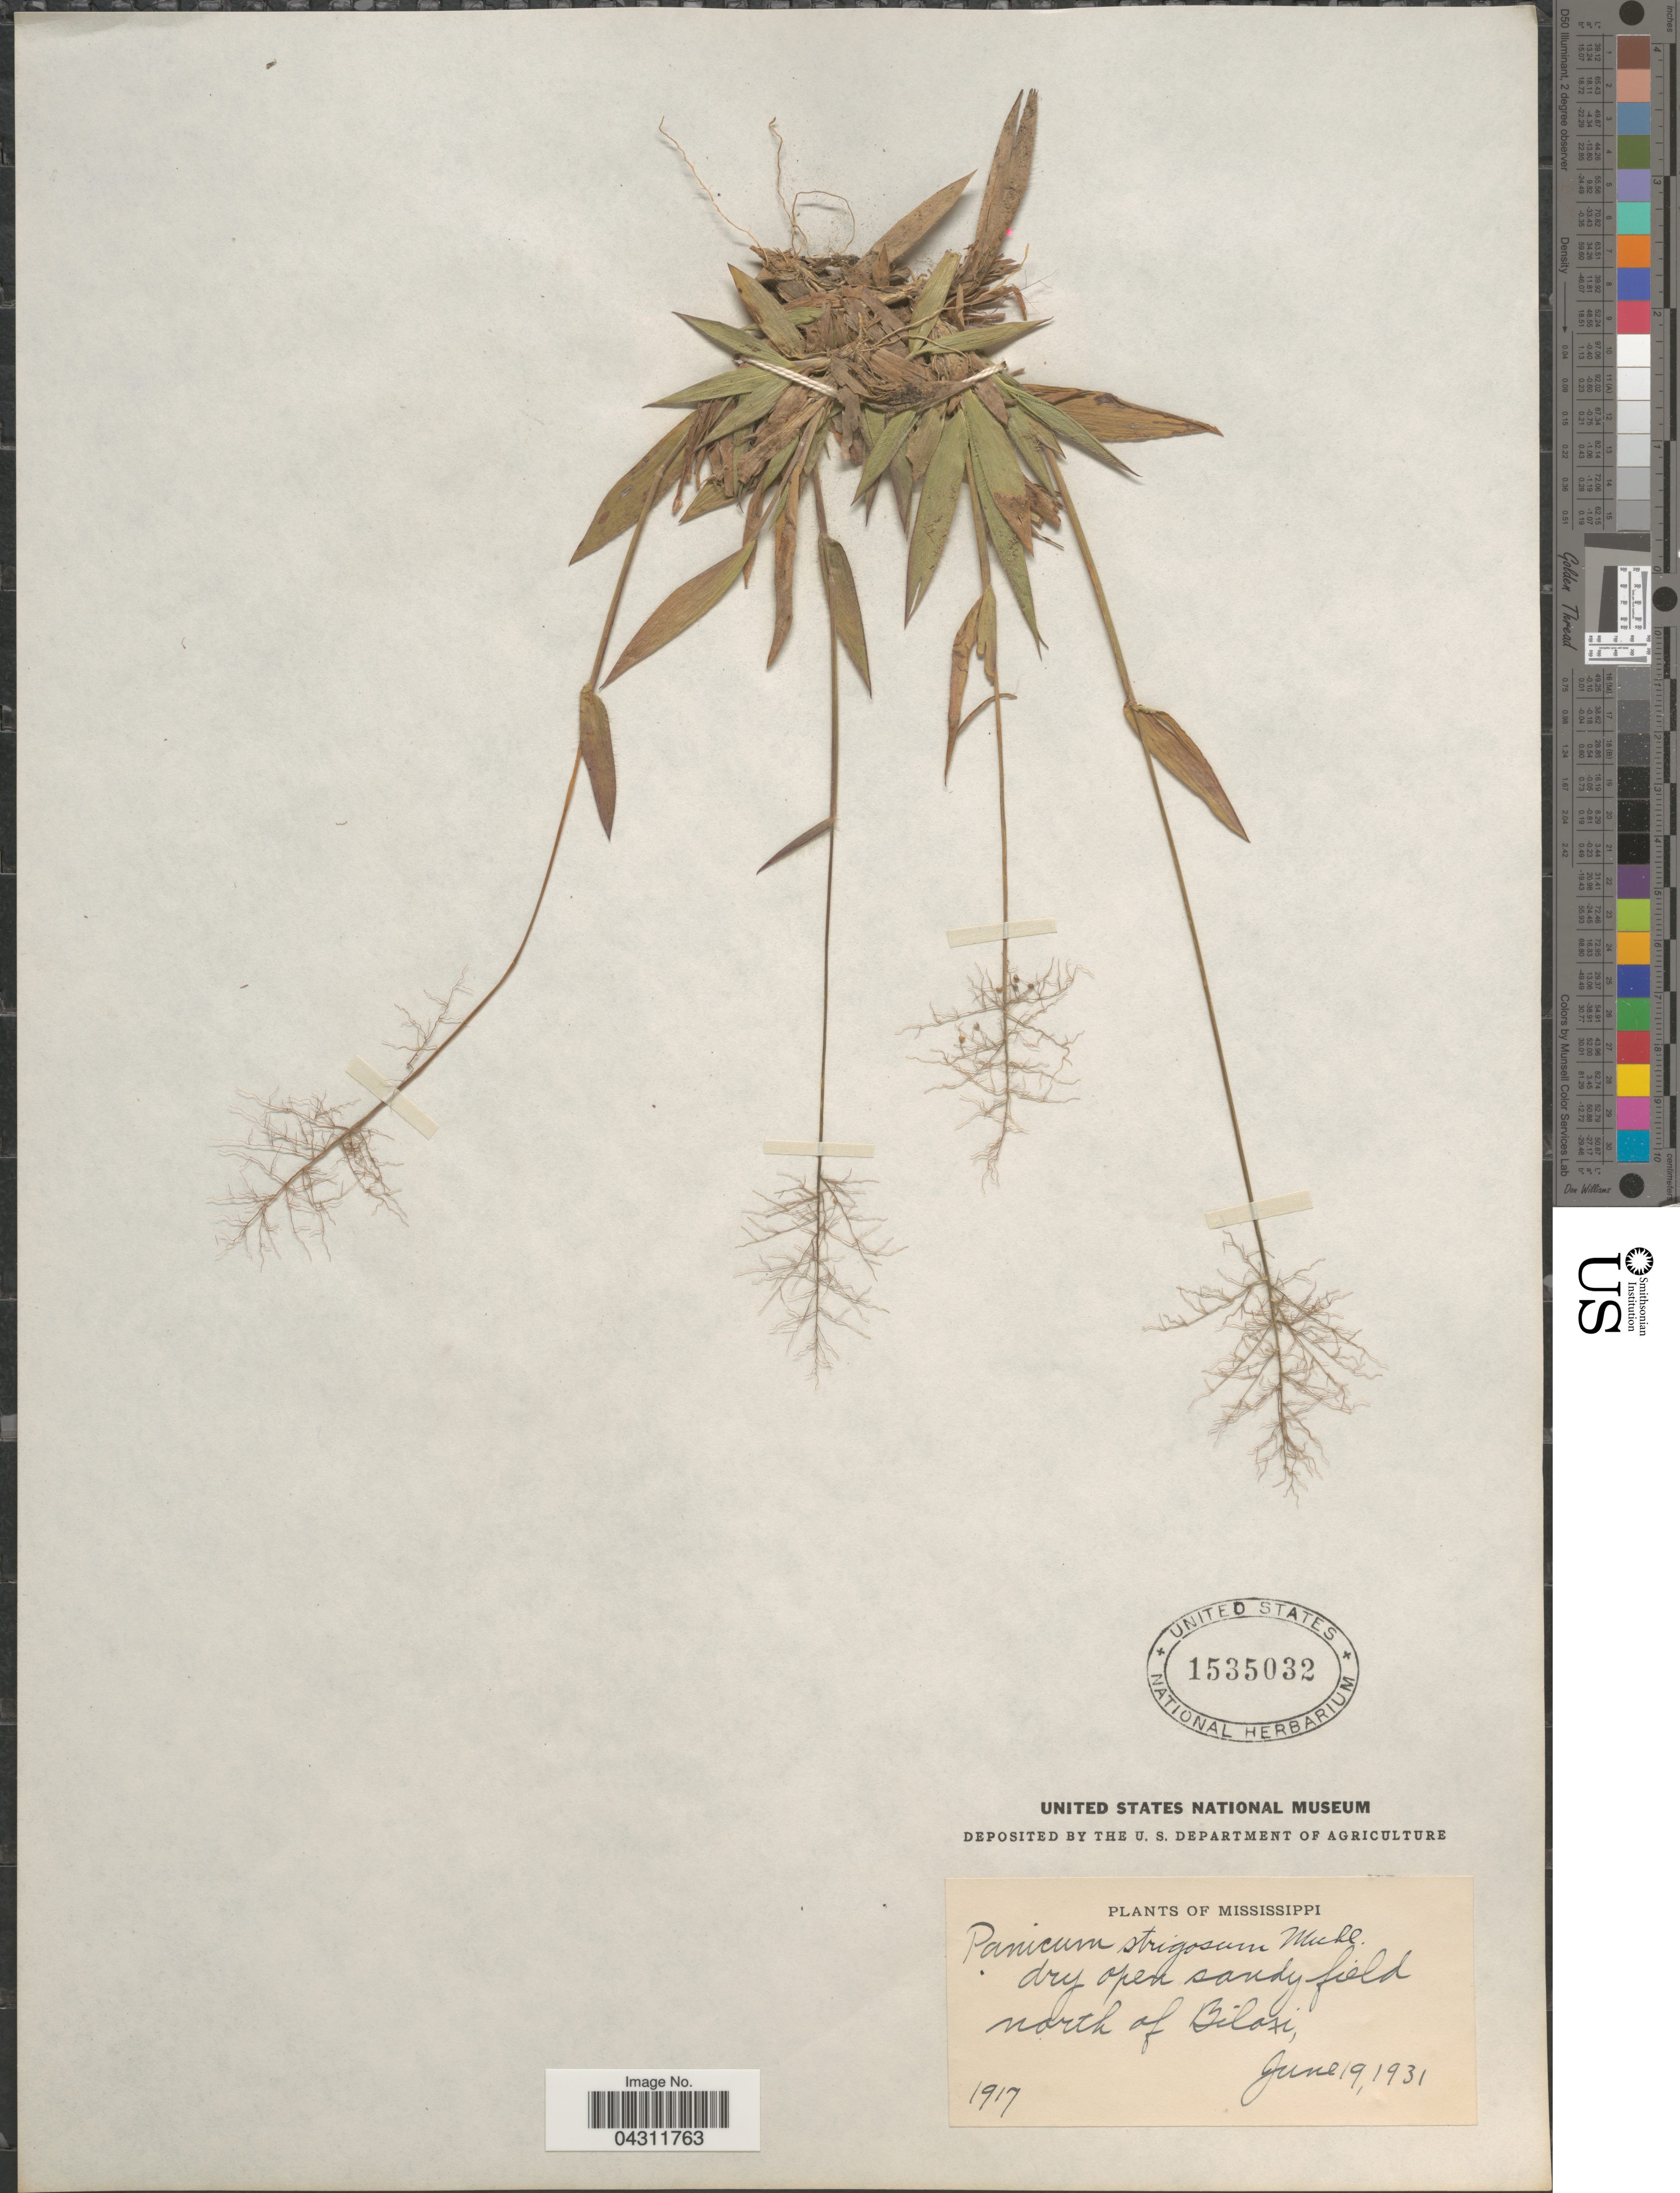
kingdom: Plantae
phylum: Tracheophyta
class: Liliopsida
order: Poales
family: Poaceae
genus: Dichanthelium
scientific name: Dichanthelium strigosum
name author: (Muhl. ex Elliott) Freckmann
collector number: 1917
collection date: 1931-06-19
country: United States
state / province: Mississippi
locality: Dry open sandy field north of Biloxi.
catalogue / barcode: US 1535032